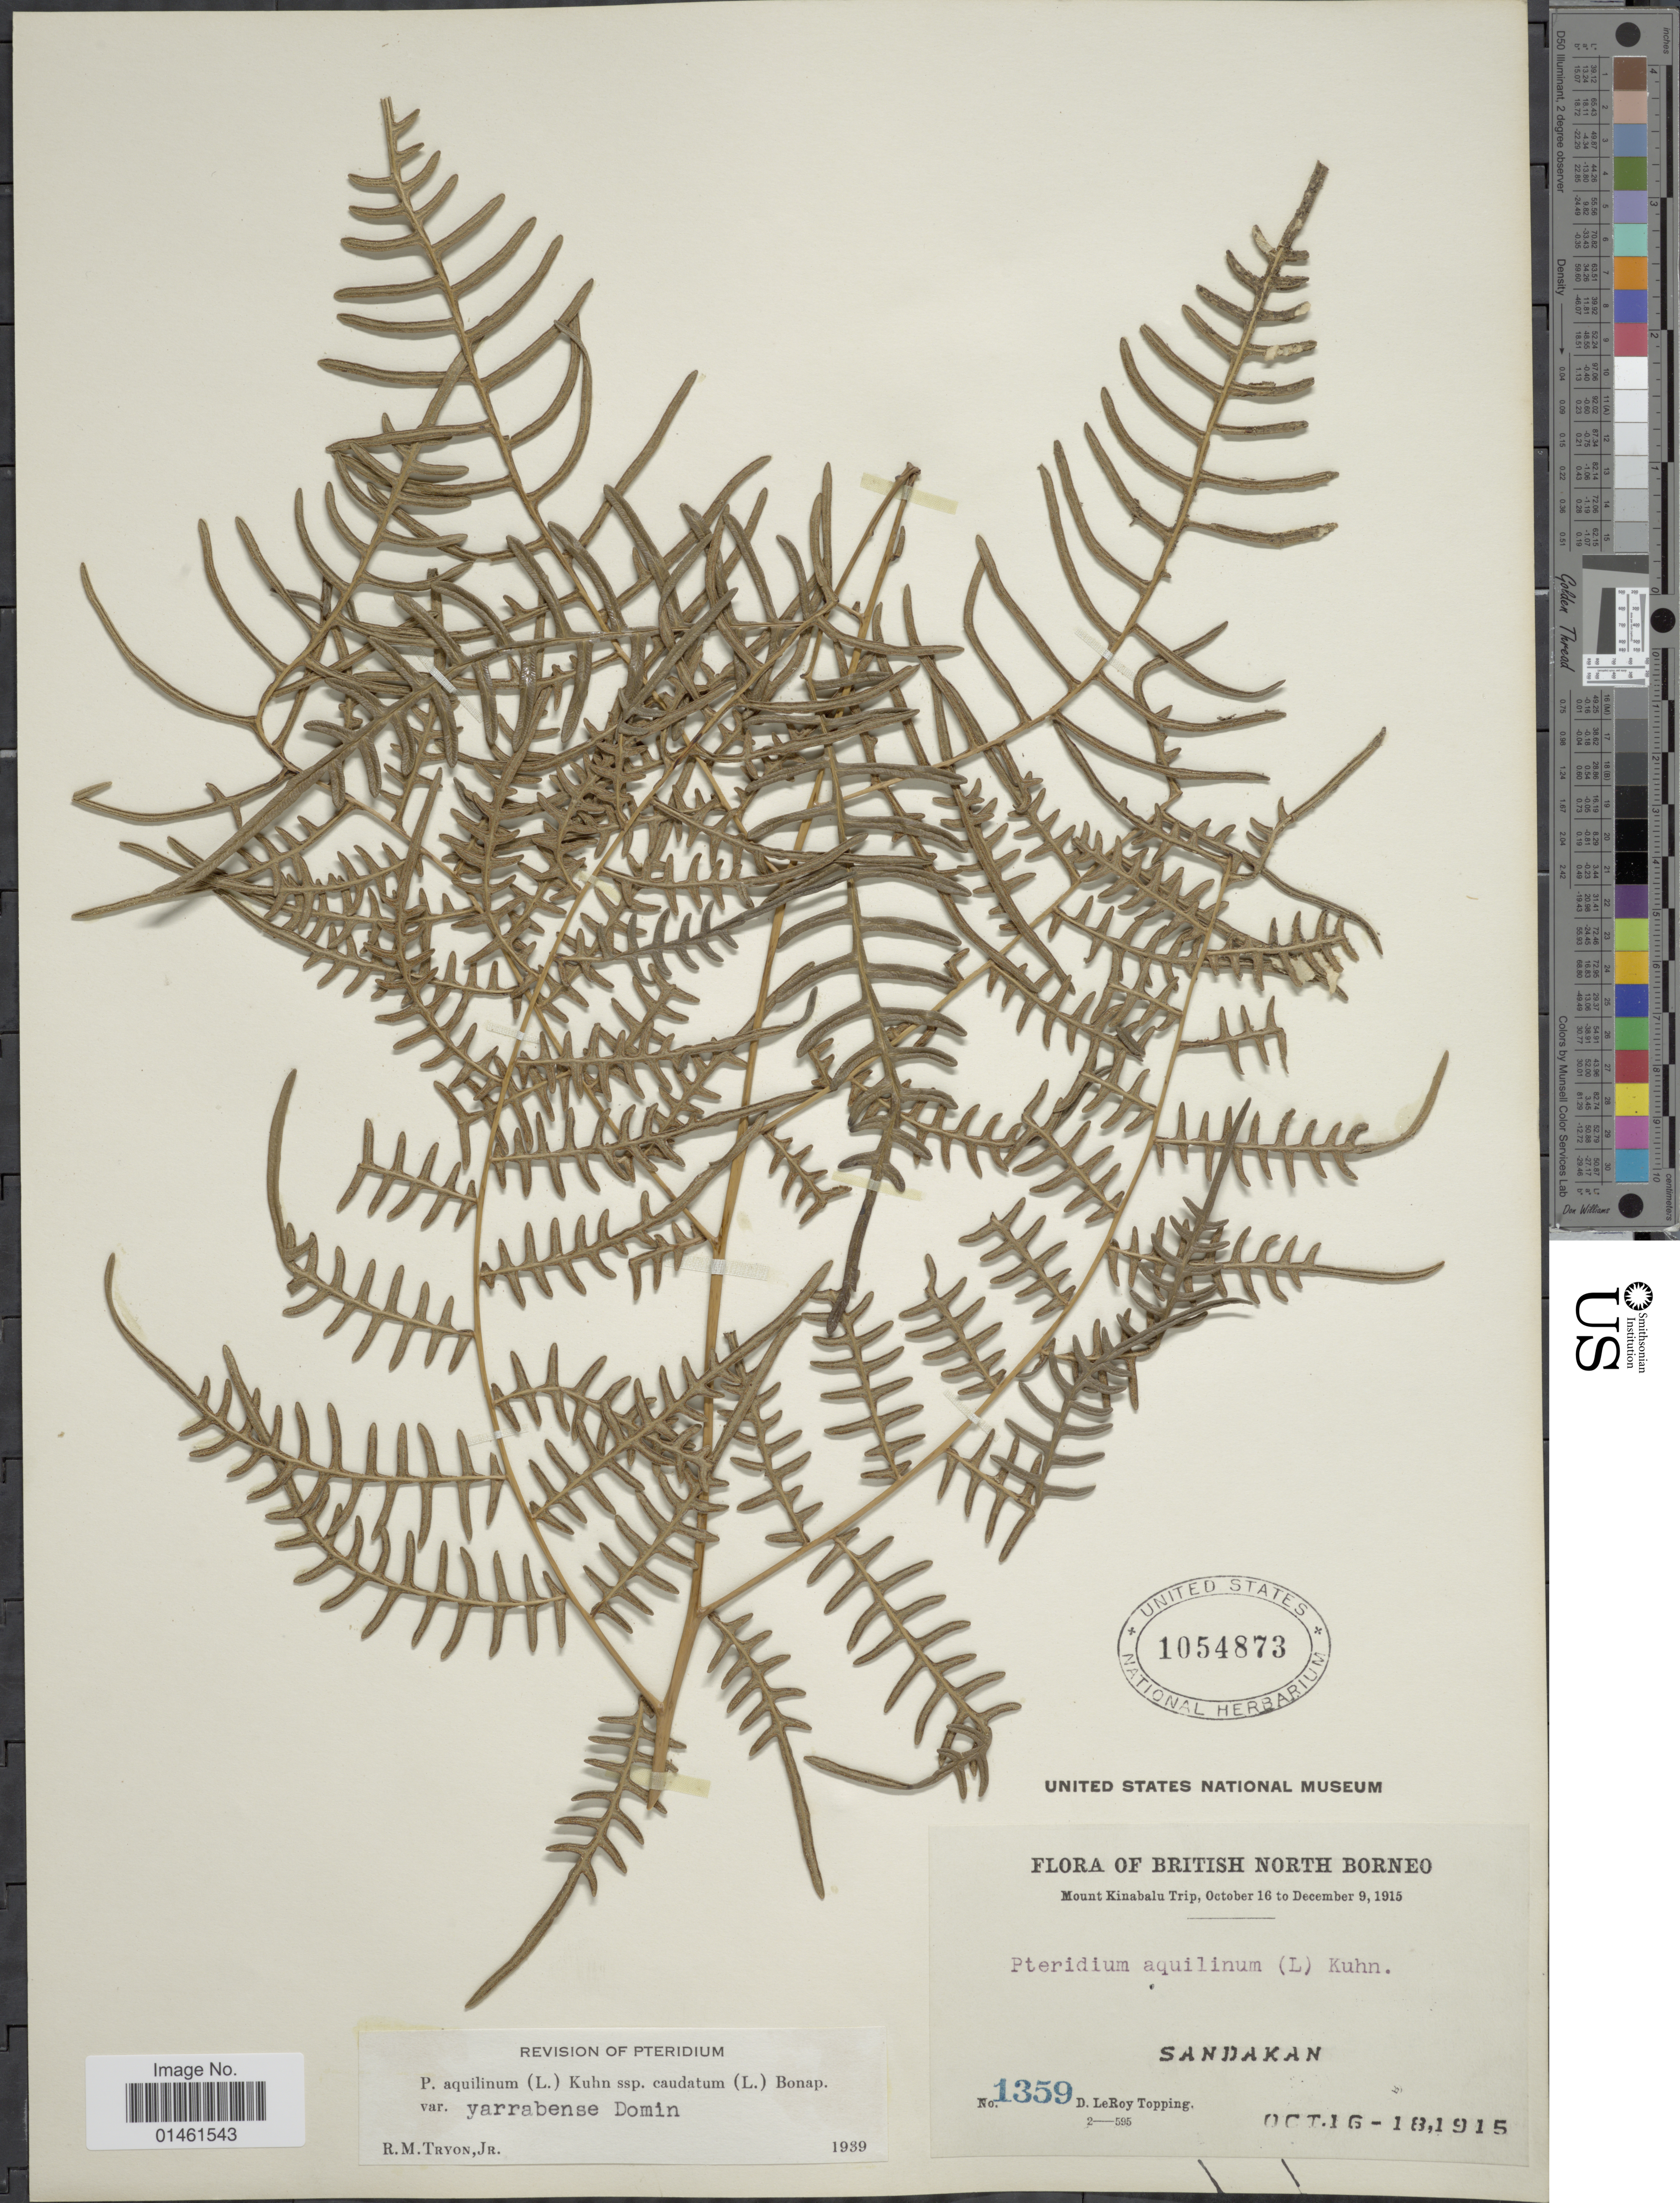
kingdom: Plantae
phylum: Tracheophyta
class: Polypodiopsida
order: Polypodiales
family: Dennstaedtiaceae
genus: Pteridium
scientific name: Pteridium aquilinum var. yarrabense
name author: Domin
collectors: D. L. Topping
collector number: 1359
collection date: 1915-10-16/1915-10-18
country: Malaysia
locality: British North Borneo, Mount Kinabalu Trip, Sandakan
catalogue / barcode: US 1054873